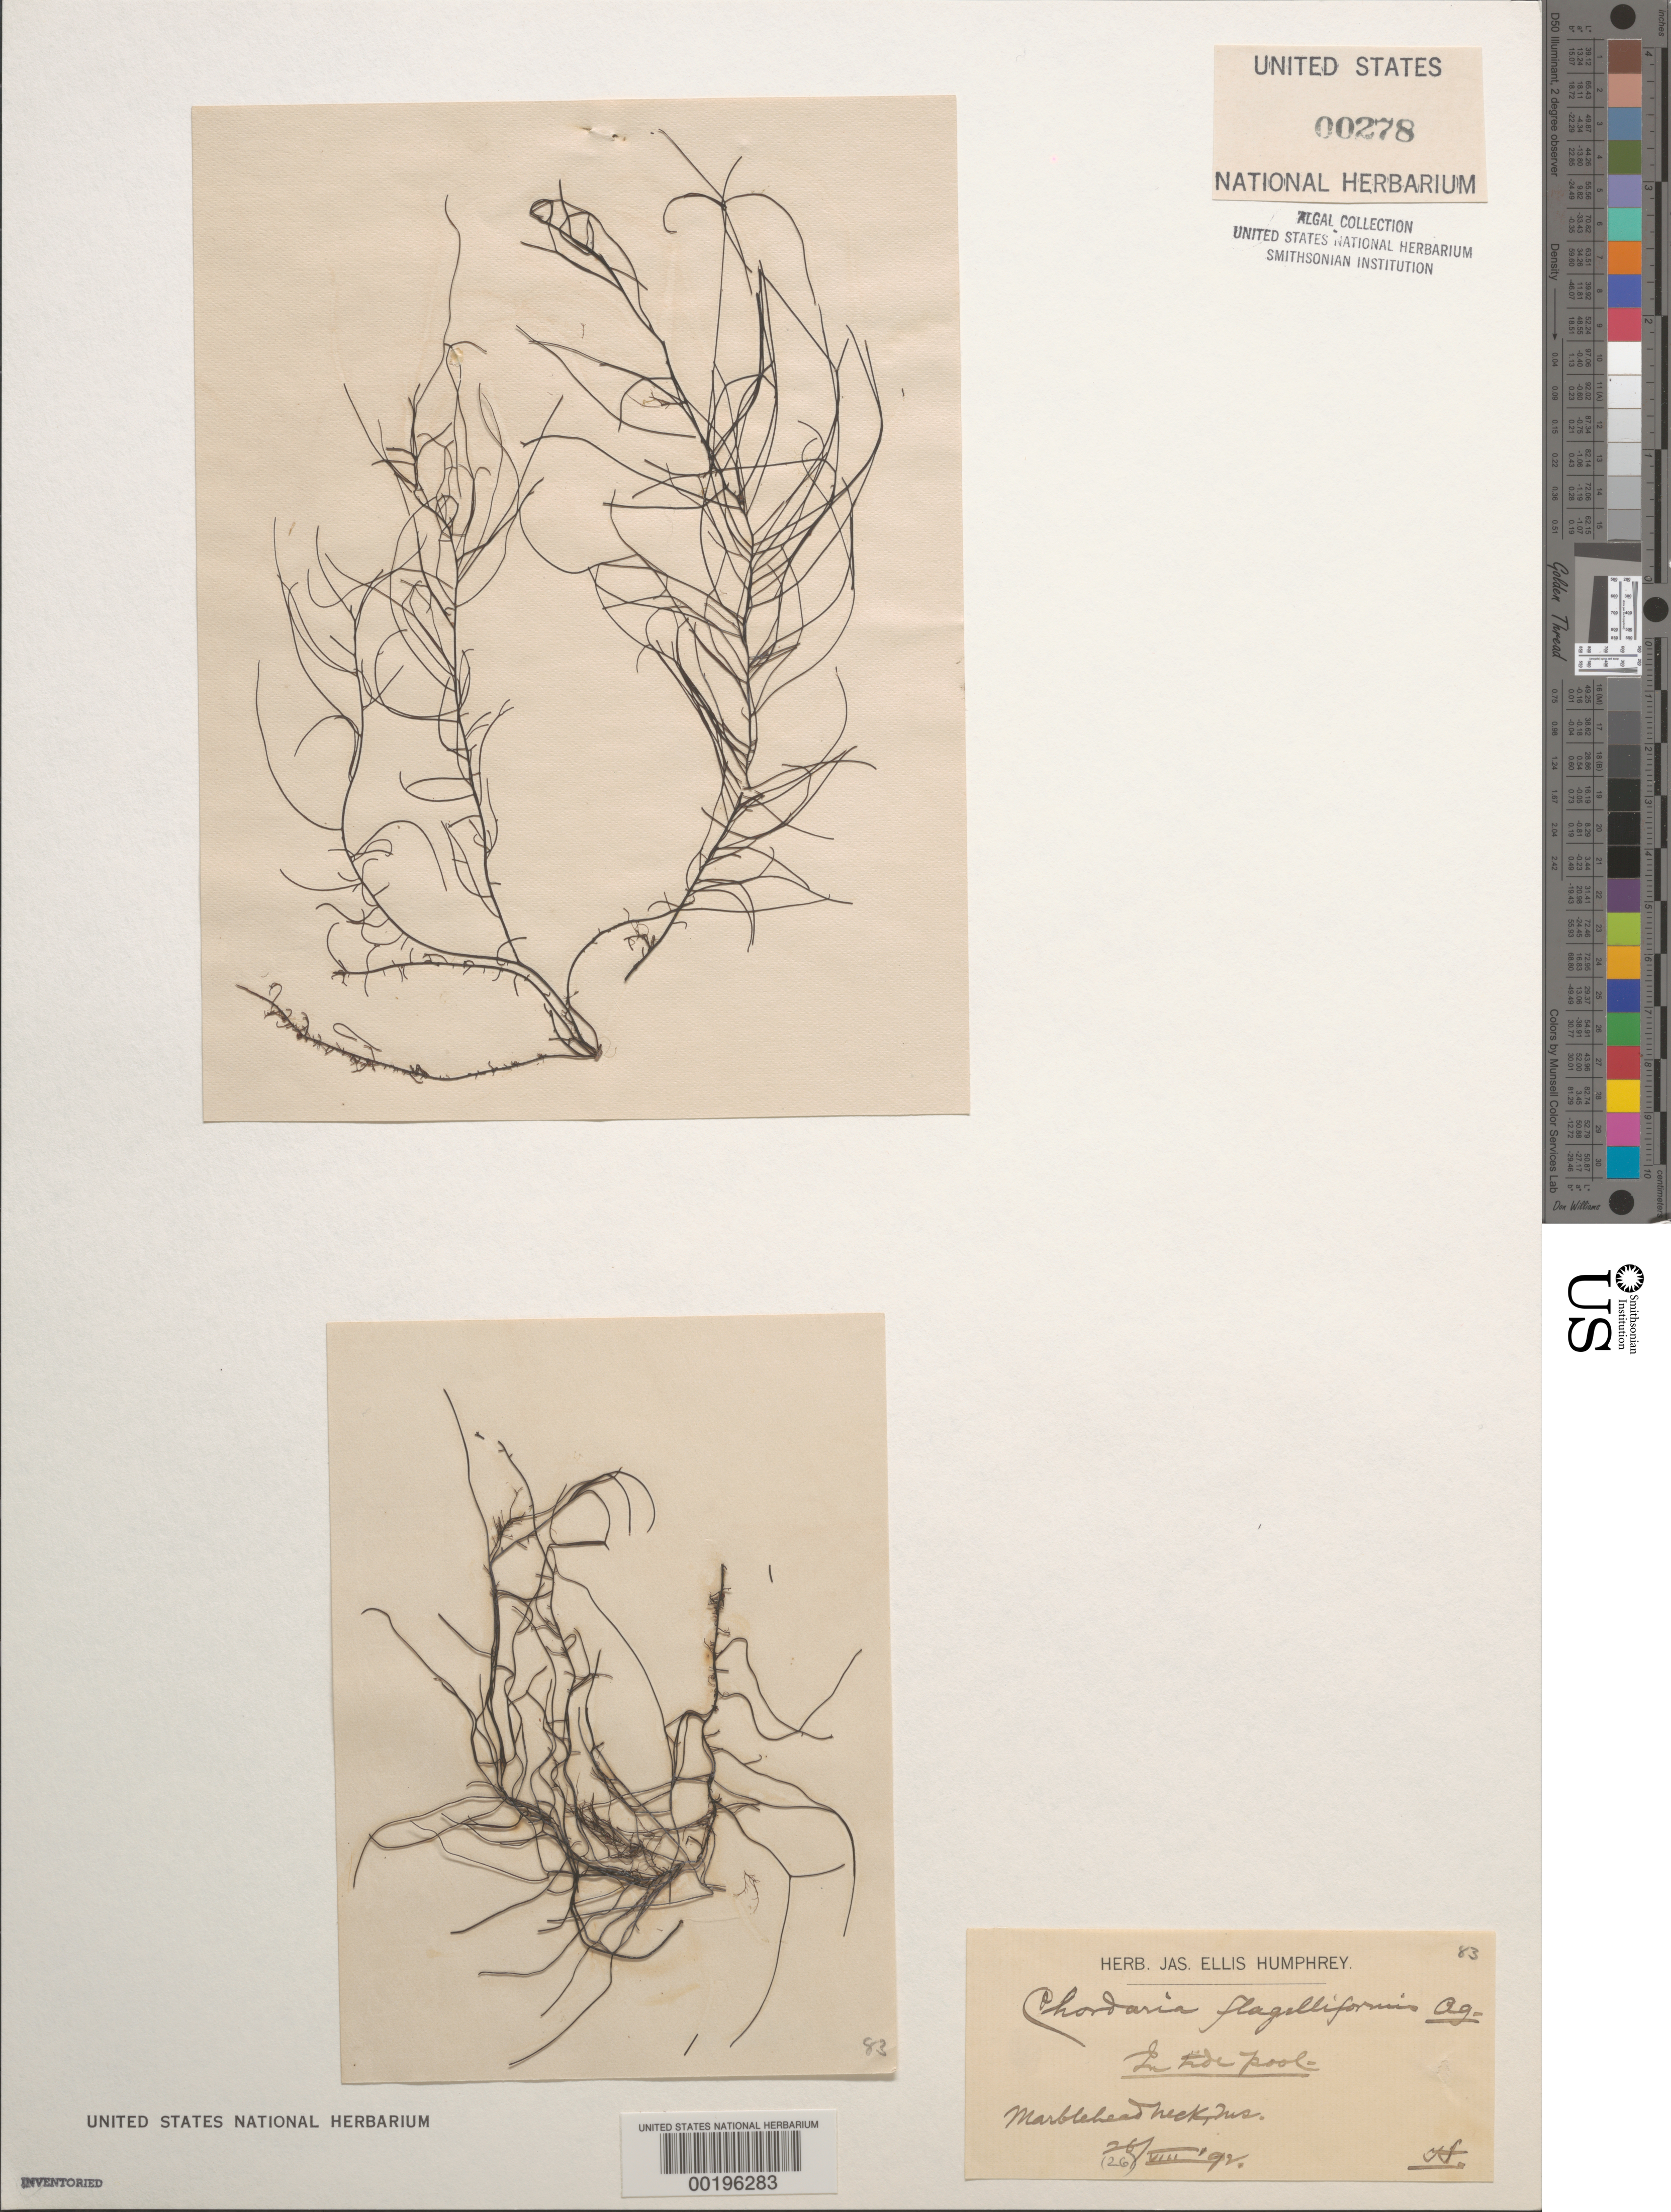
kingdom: Chromista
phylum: Ochrophyta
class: Phaeophyceae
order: Ectocarpales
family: Chordariaceae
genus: Chordaria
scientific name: Chordaria flagelliformis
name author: (Hudson) Grev.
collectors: J. Humphrey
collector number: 83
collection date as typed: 26 Aug 1892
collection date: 1892-08-26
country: United States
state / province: Massachusetts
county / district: Essex County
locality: Marblehead Neck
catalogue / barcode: US 278